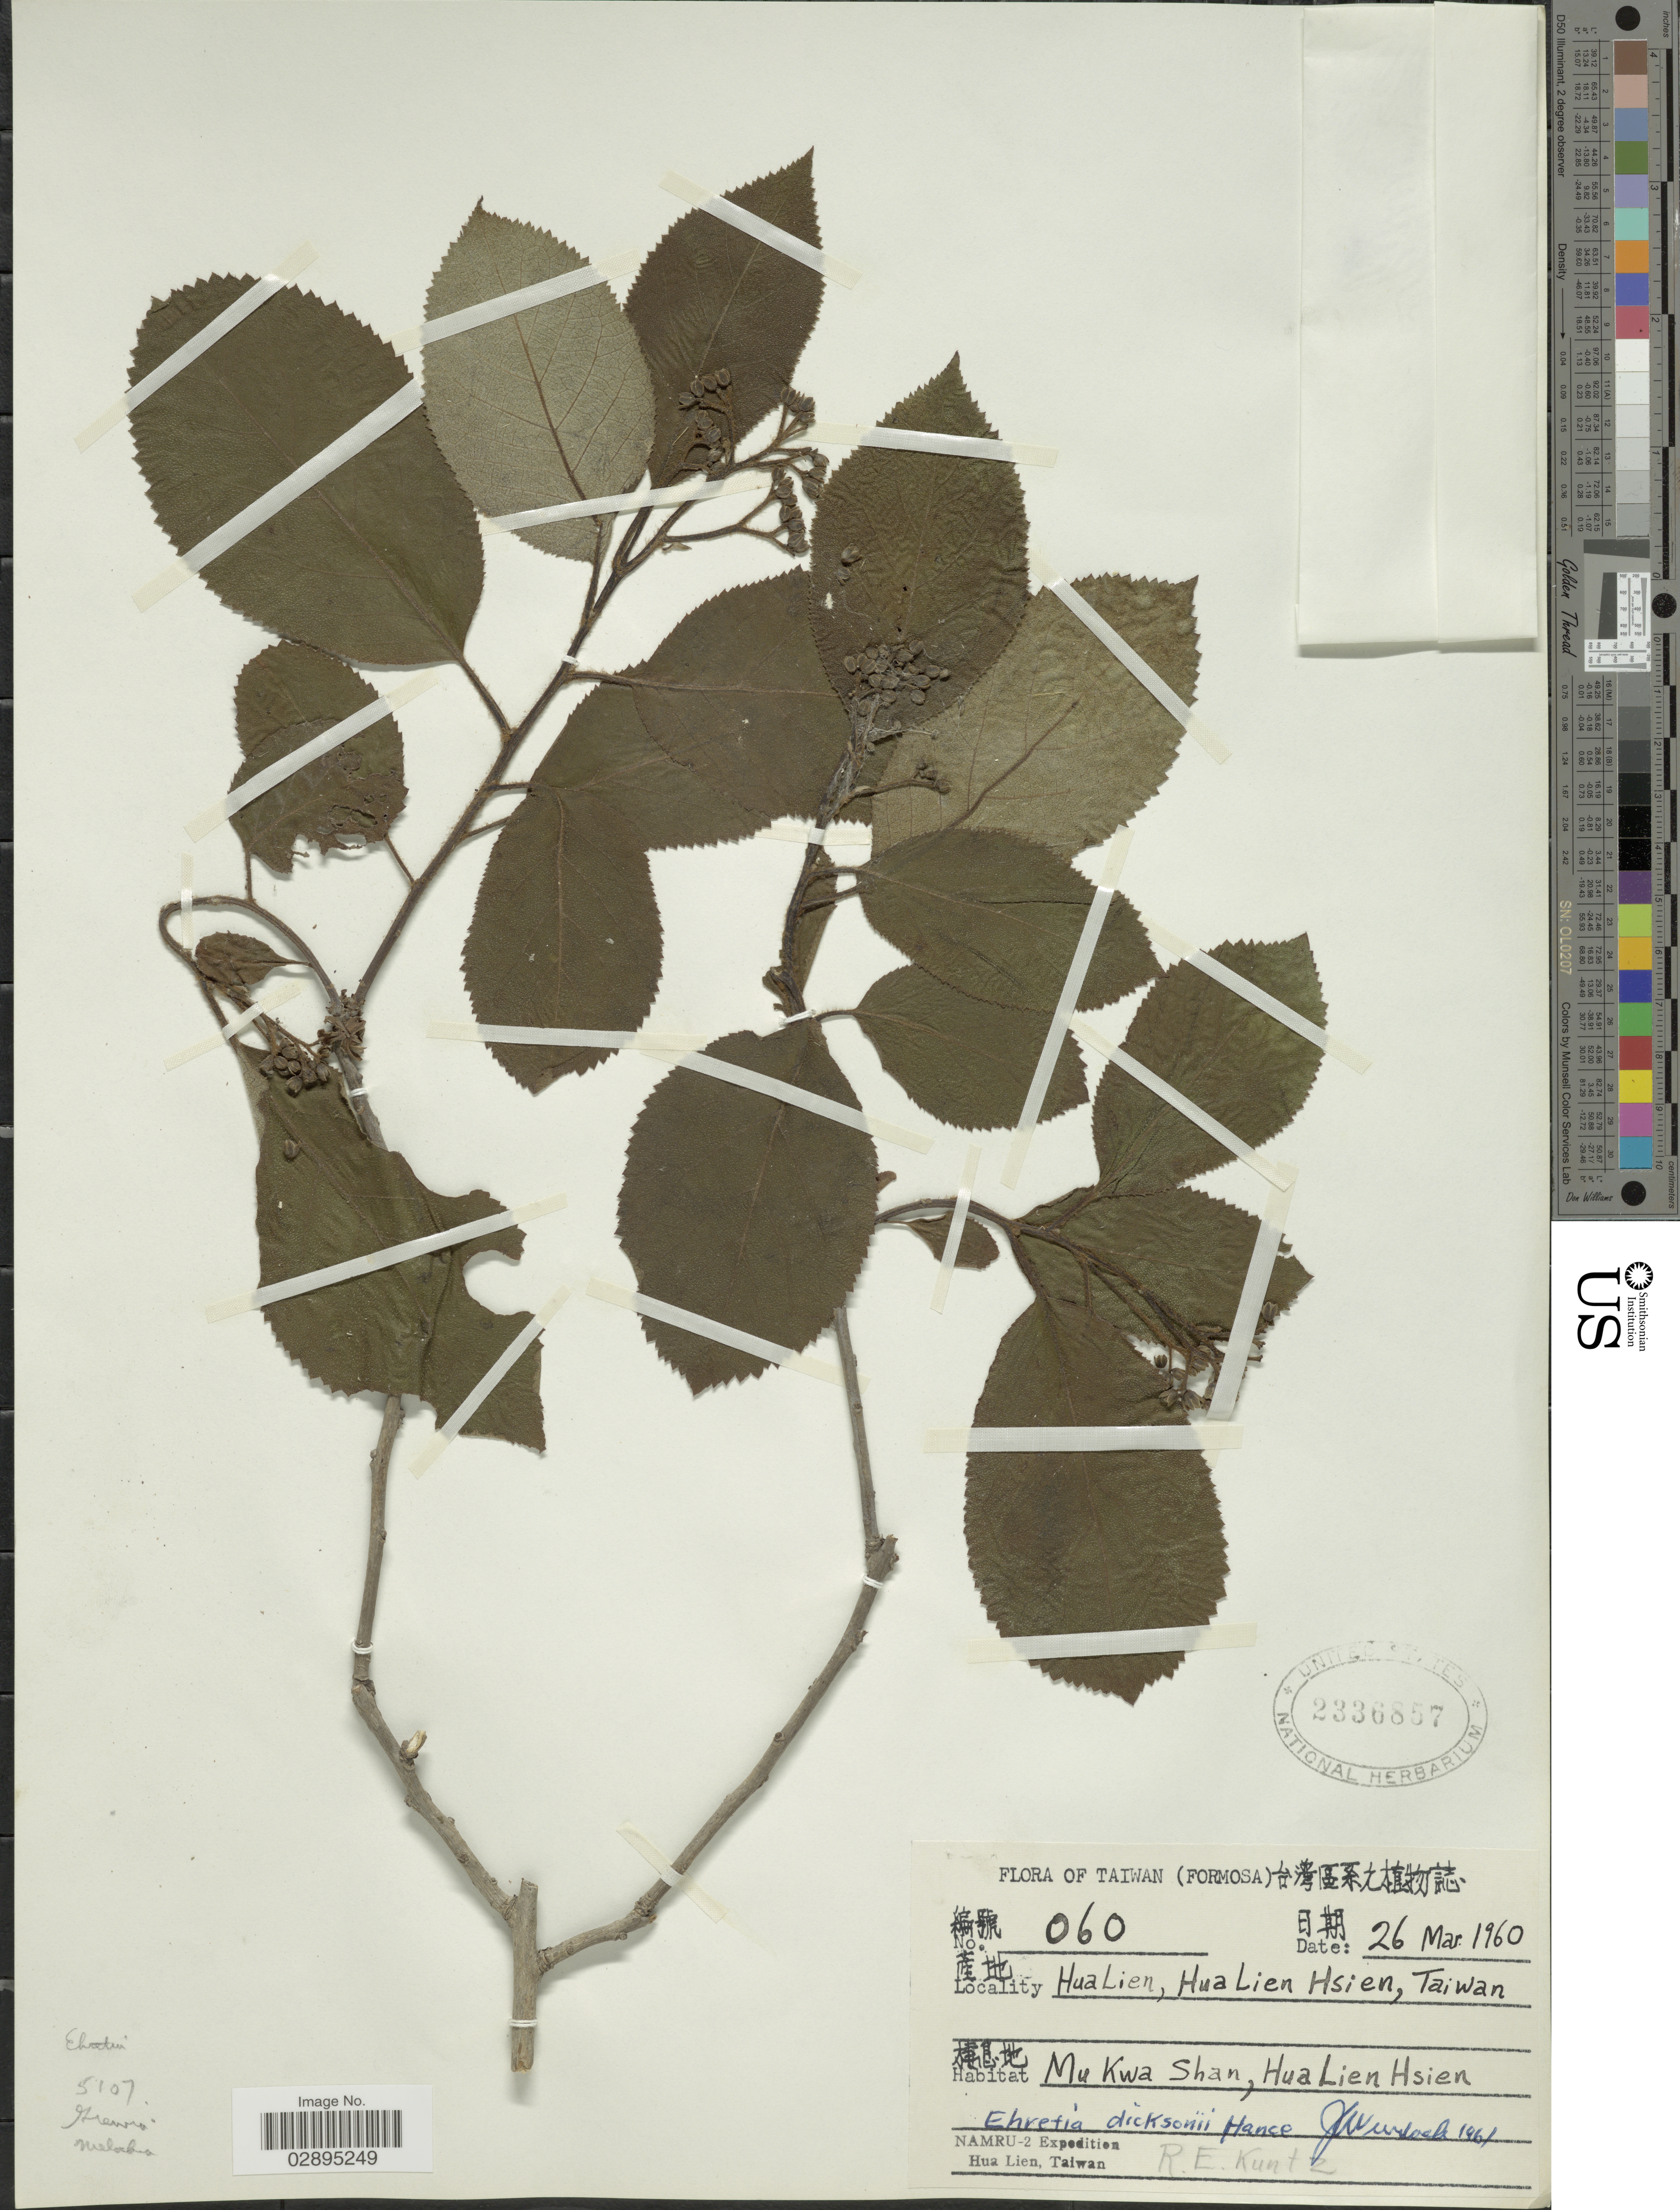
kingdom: Plantae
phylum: Tracheophyta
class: Magnoliopsida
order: Boraginales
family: Ehretiaceae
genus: Ehretia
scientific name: Ehretia dicksonii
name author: Hance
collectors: R. E. Kuntz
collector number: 060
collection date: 1960-03-26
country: Taiwan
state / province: Hualien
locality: Hua Lien, Hua Lien Hsien. Mu Kwa Shan.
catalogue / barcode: US 2336857